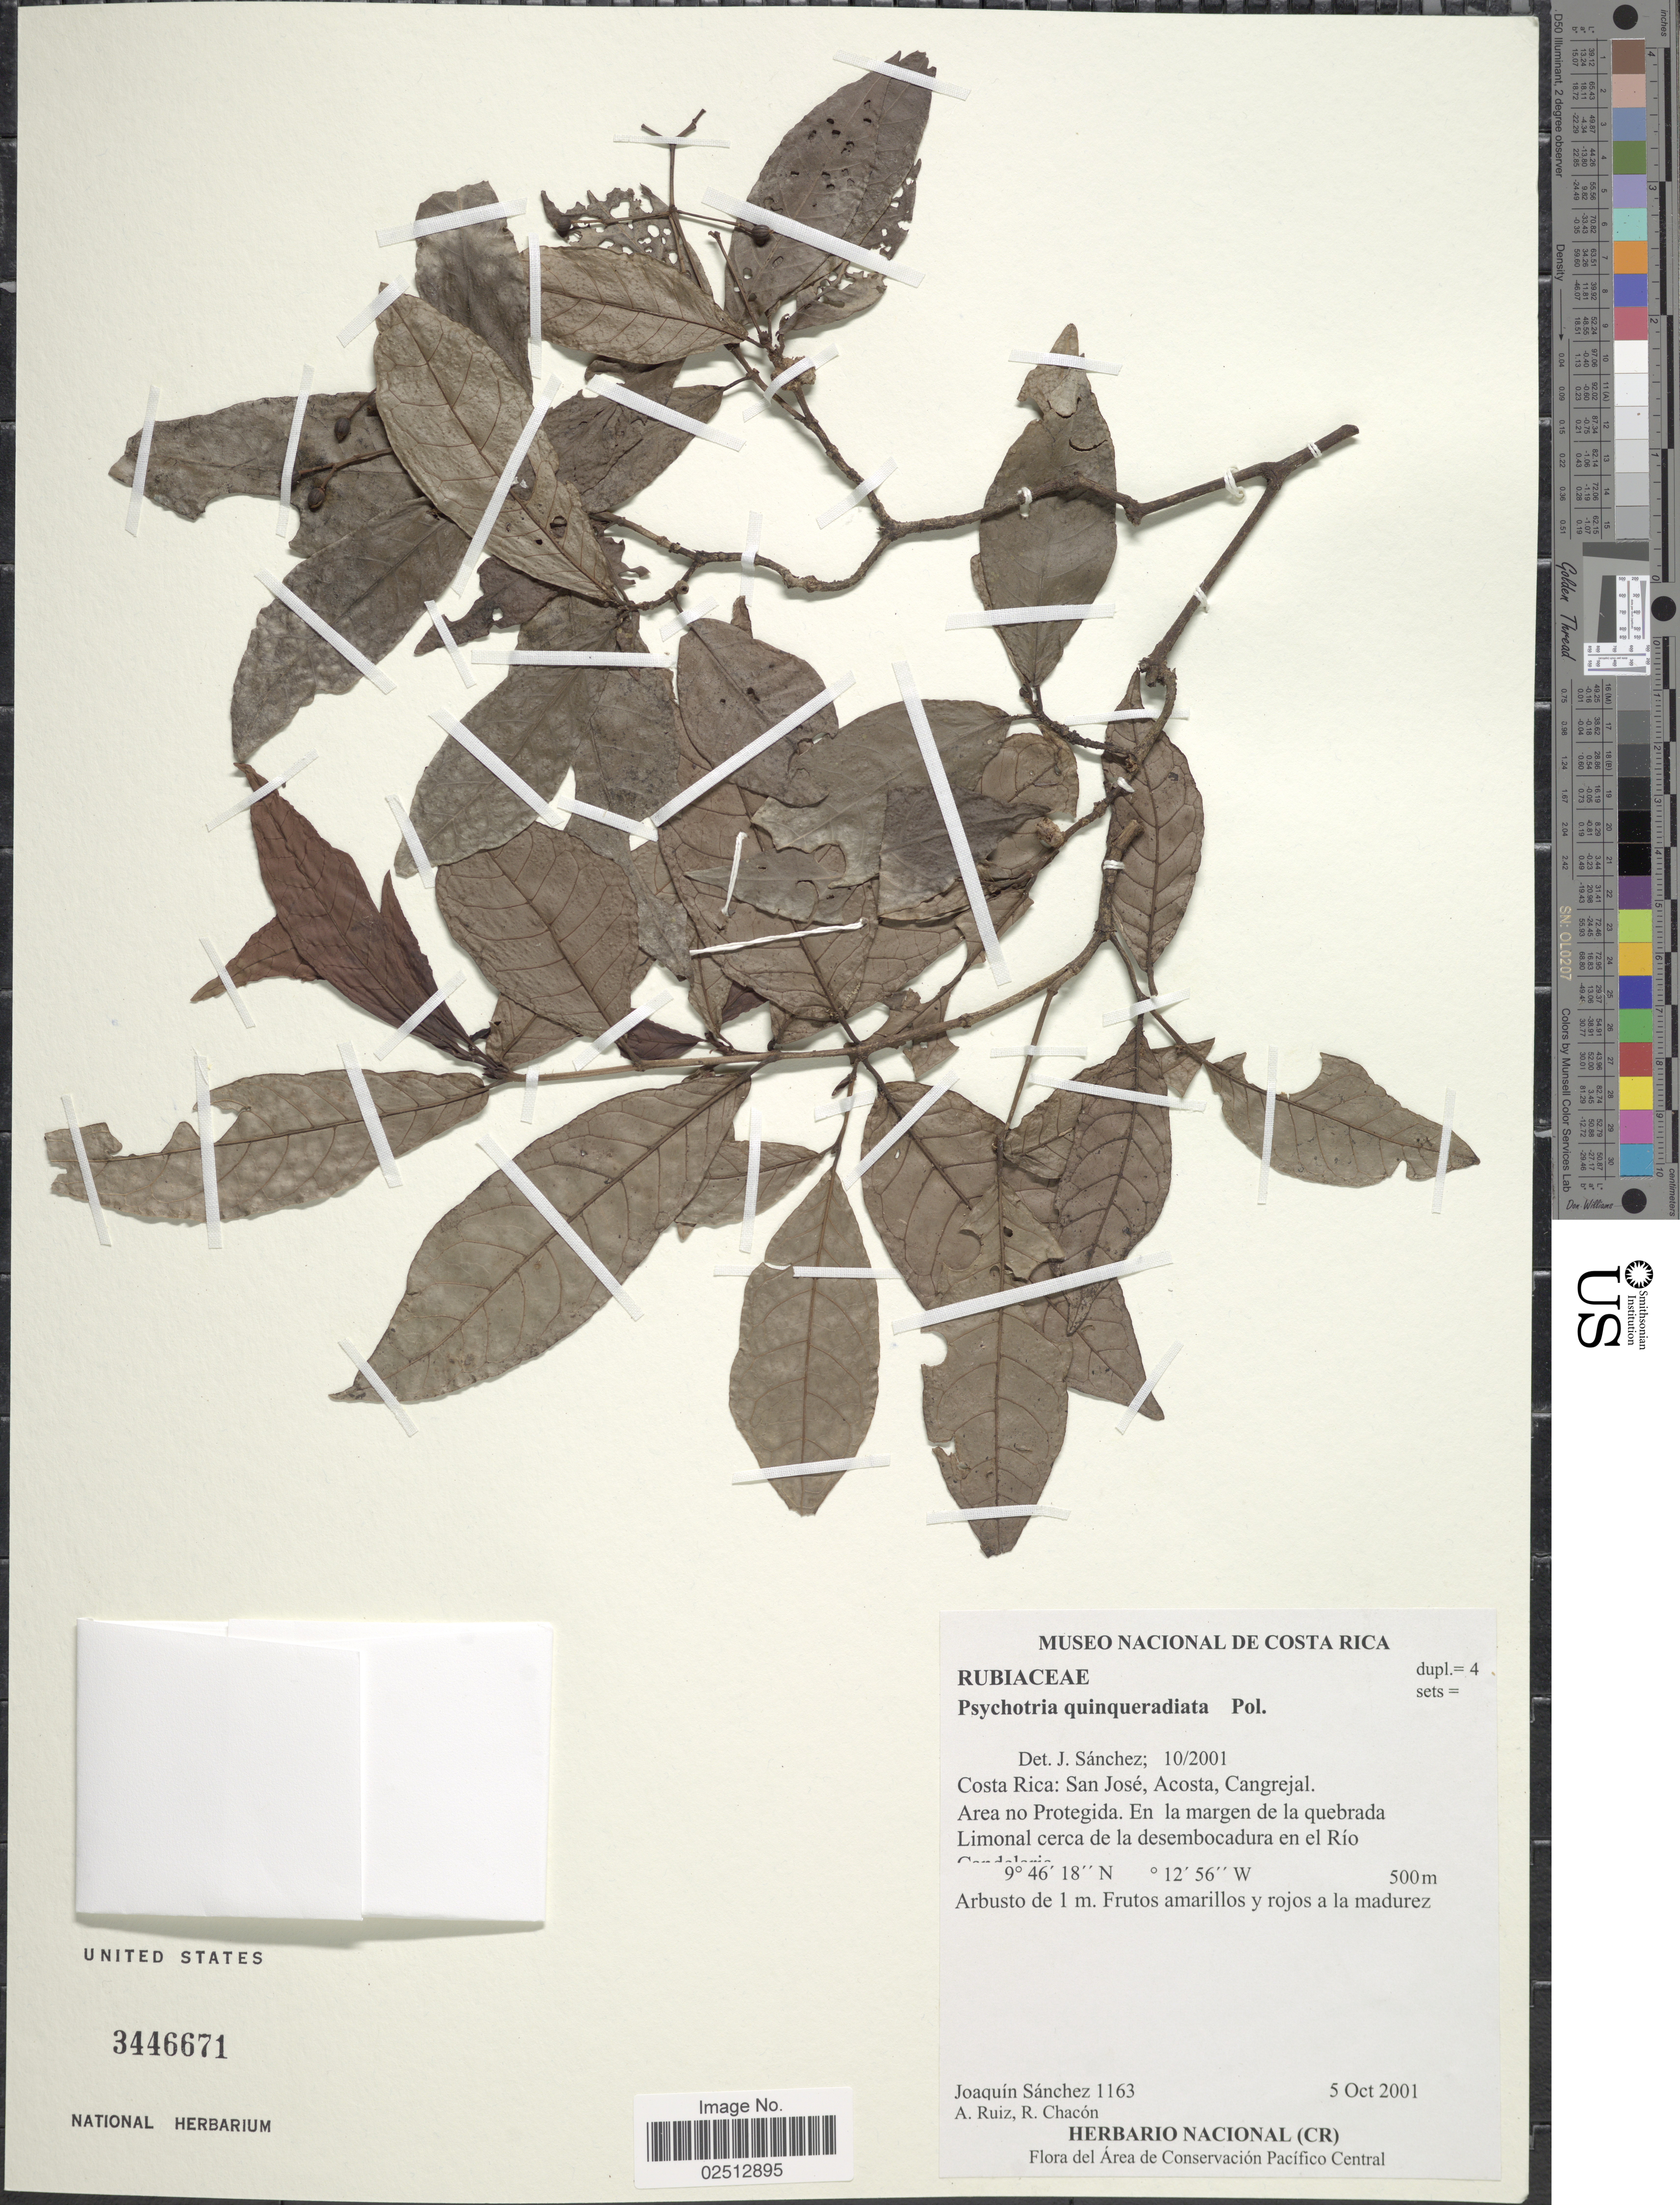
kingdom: Plantae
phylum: Tracheophyta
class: Magnoliopsida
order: Gentianales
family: Rubiaceae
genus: Psychotria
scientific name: Psychotria quinqueradiata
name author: Pol.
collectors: J. Sánchez, A. Ruiz & R. Chacón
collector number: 1163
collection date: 2001-10-05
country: Costa Rica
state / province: San José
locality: Costa Rica: San Jose, Acosta, Cangrejal. Area no Protegida. En la margen de la quebrada Limonal cerca de la desembocadura en el Rio Candelaria.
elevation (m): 500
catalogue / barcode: US 3446671